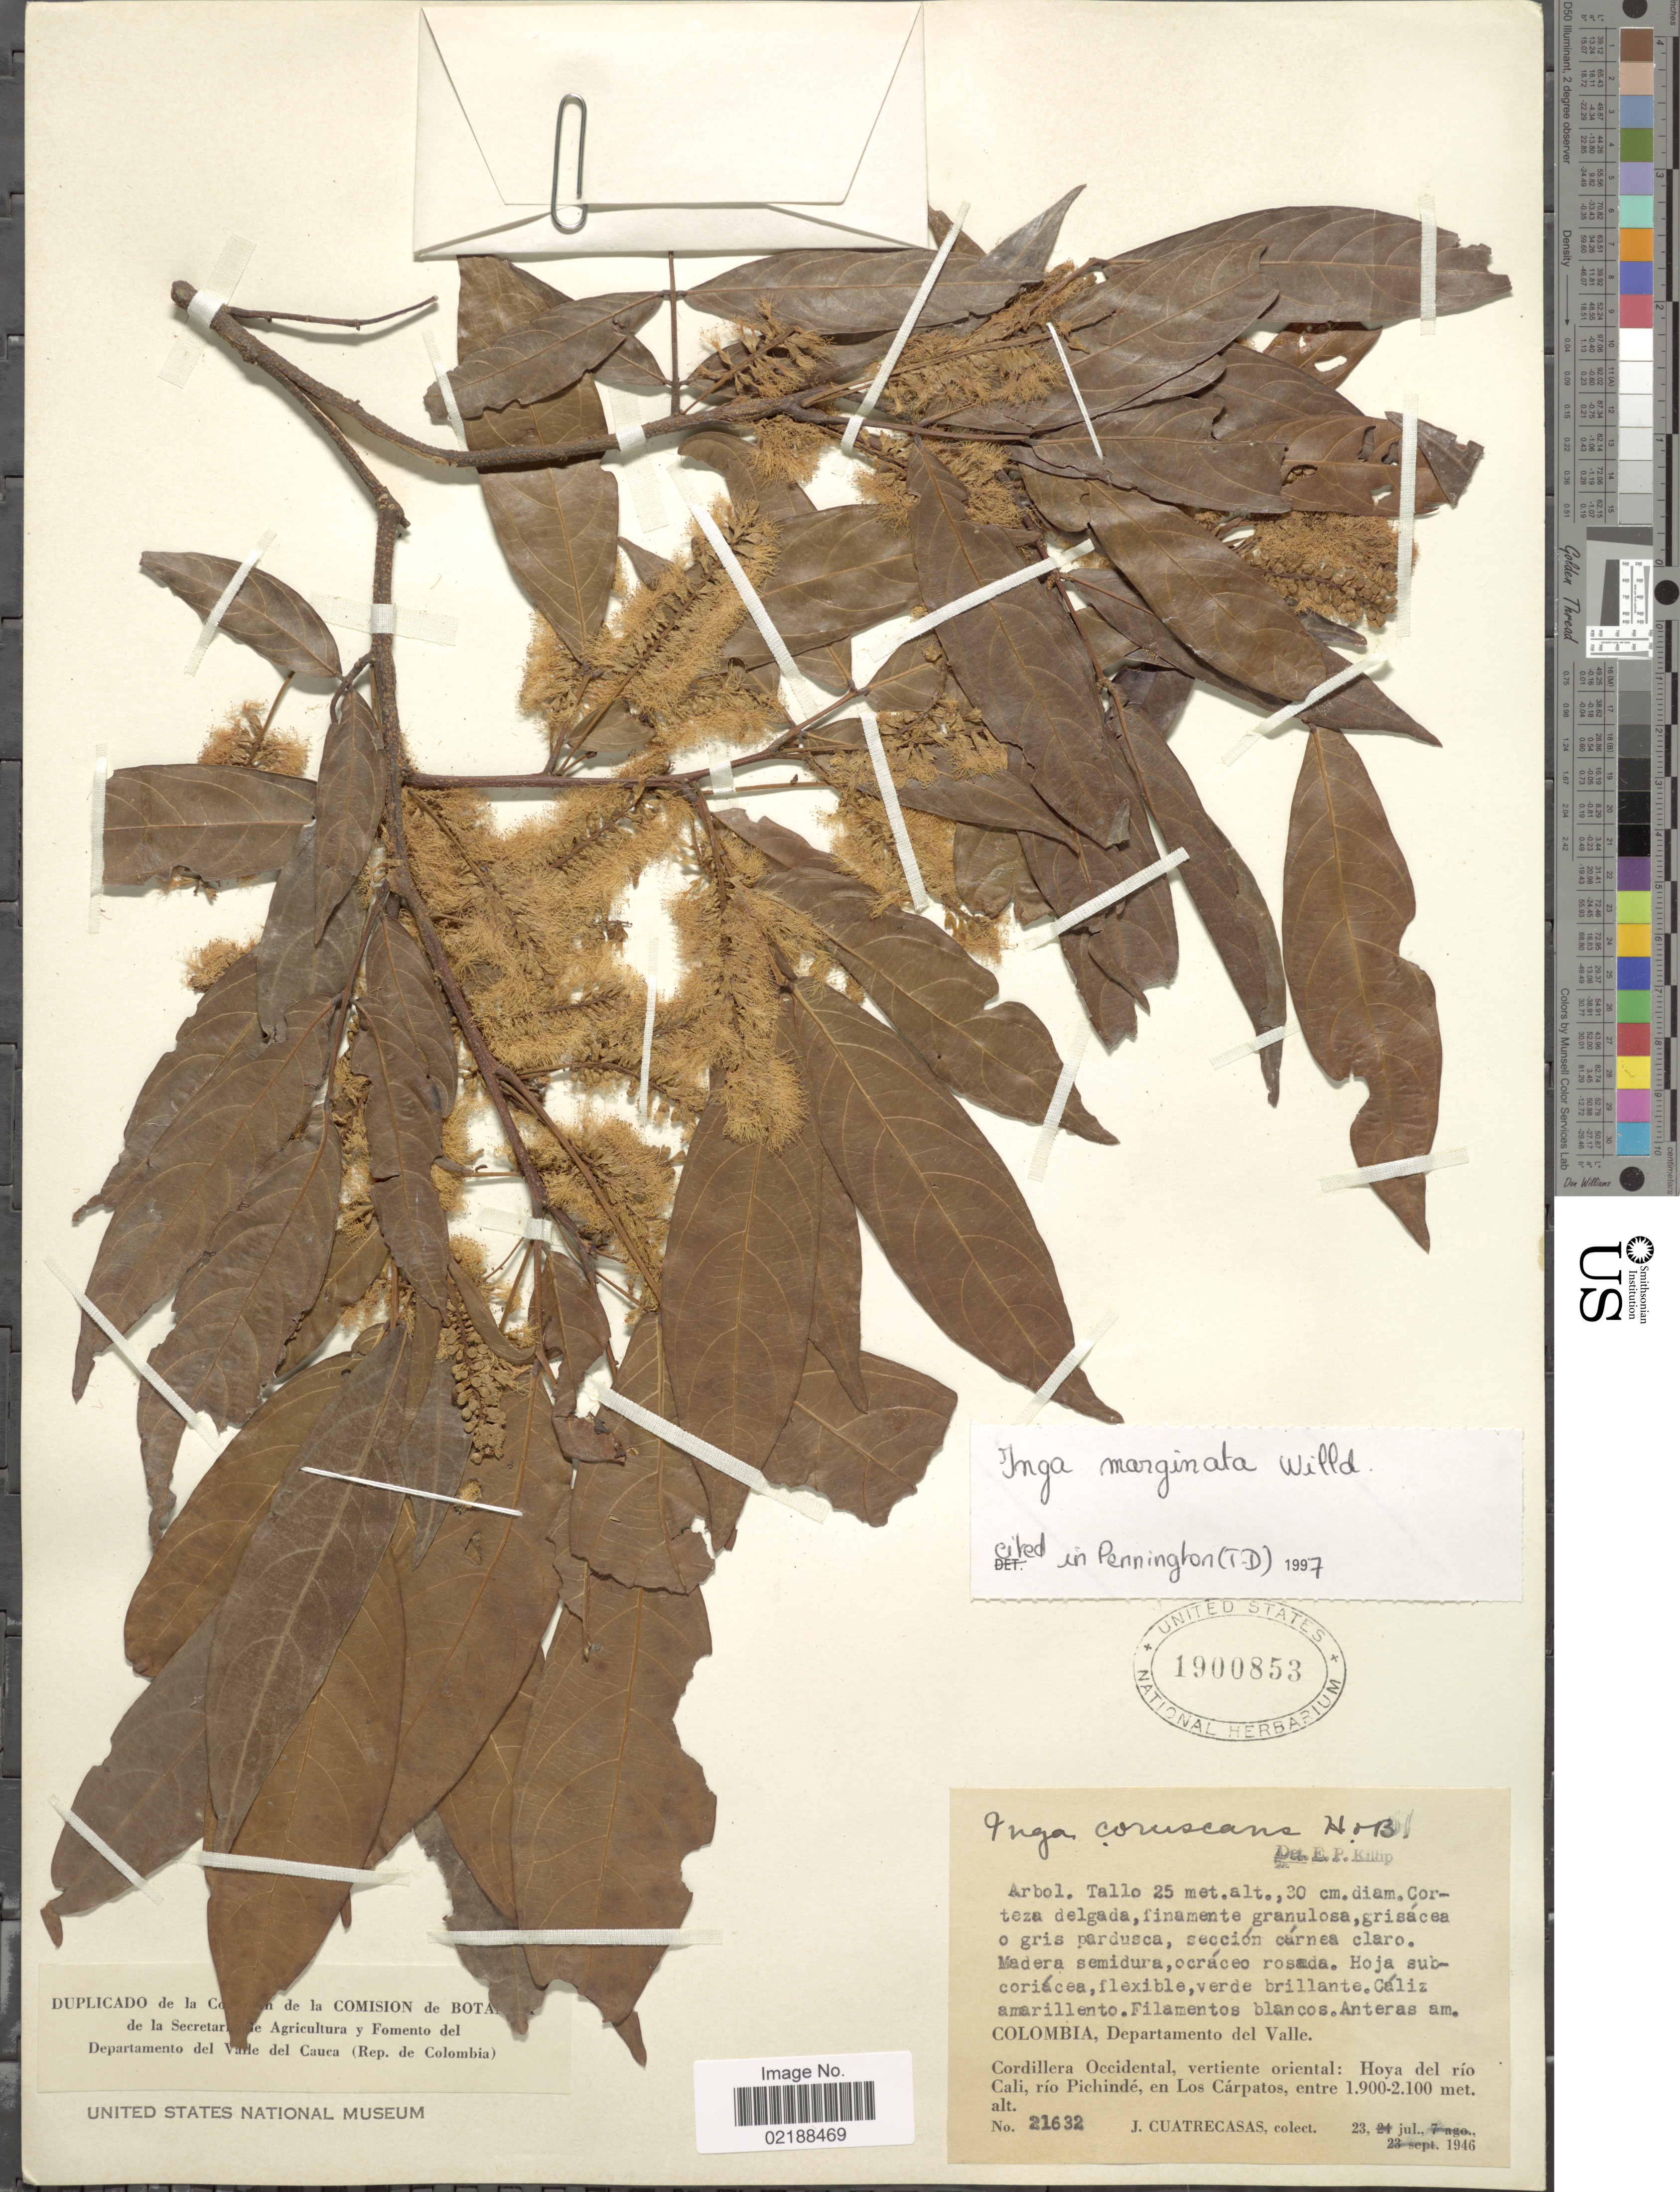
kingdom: Plantae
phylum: Tracheophyta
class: Magnoliopsida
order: Fabales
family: Fabaceae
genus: Inga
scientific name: Inga marginata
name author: Willd.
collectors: J. Cuatrecasas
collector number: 21632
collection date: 1946-07-23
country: Colombia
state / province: Valle del Cauca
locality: Departamento del Valle, Cordillera Occidental, vertiente oriental: Hoya del río Cali, río Pichindé, en Los Cárpatos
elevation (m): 1900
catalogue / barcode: US 1900853